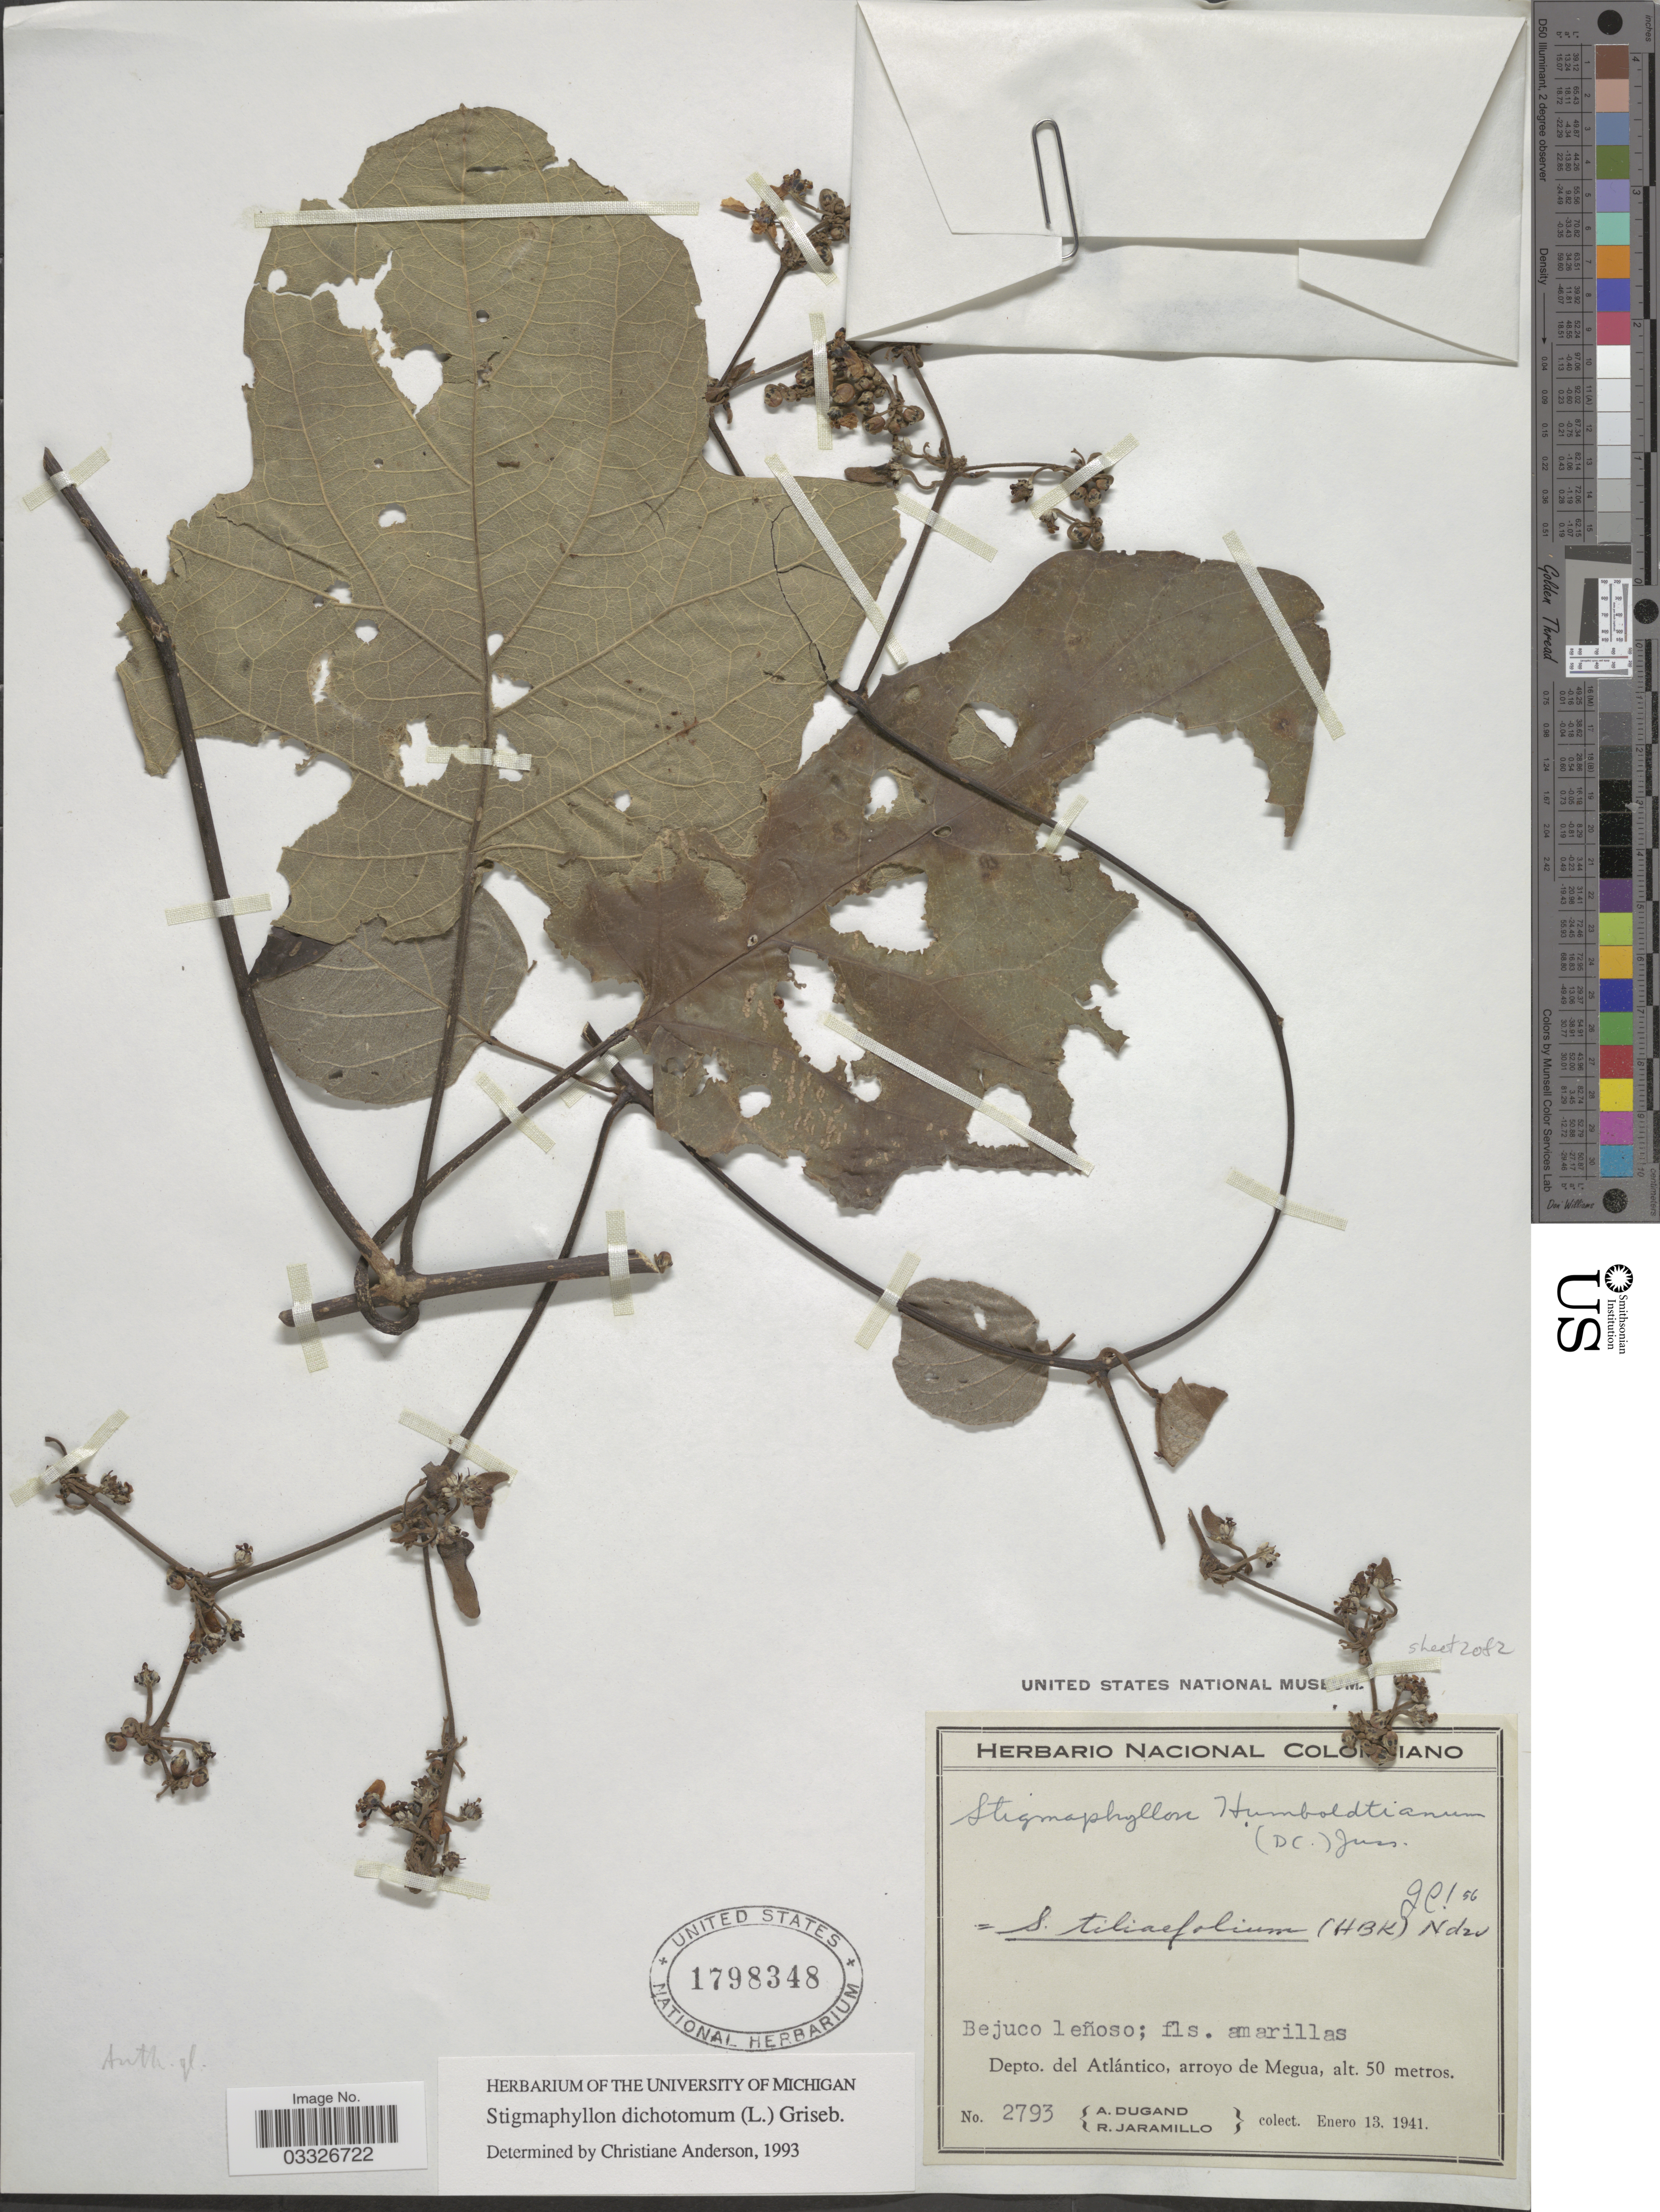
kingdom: Plantae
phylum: Tracheophyta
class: Magnoliopsida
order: Malpighiales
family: Malpighiaceae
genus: Stigmaphyllon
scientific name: Stigmaphyllon dichotomum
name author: Griseb.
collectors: A. Dugand & R. Jaramillo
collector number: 2793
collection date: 1941-01-13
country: Colombia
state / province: Atlántico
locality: Depto. del Atlántico, arroyo de Megua.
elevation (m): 50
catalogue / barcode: US 1798348